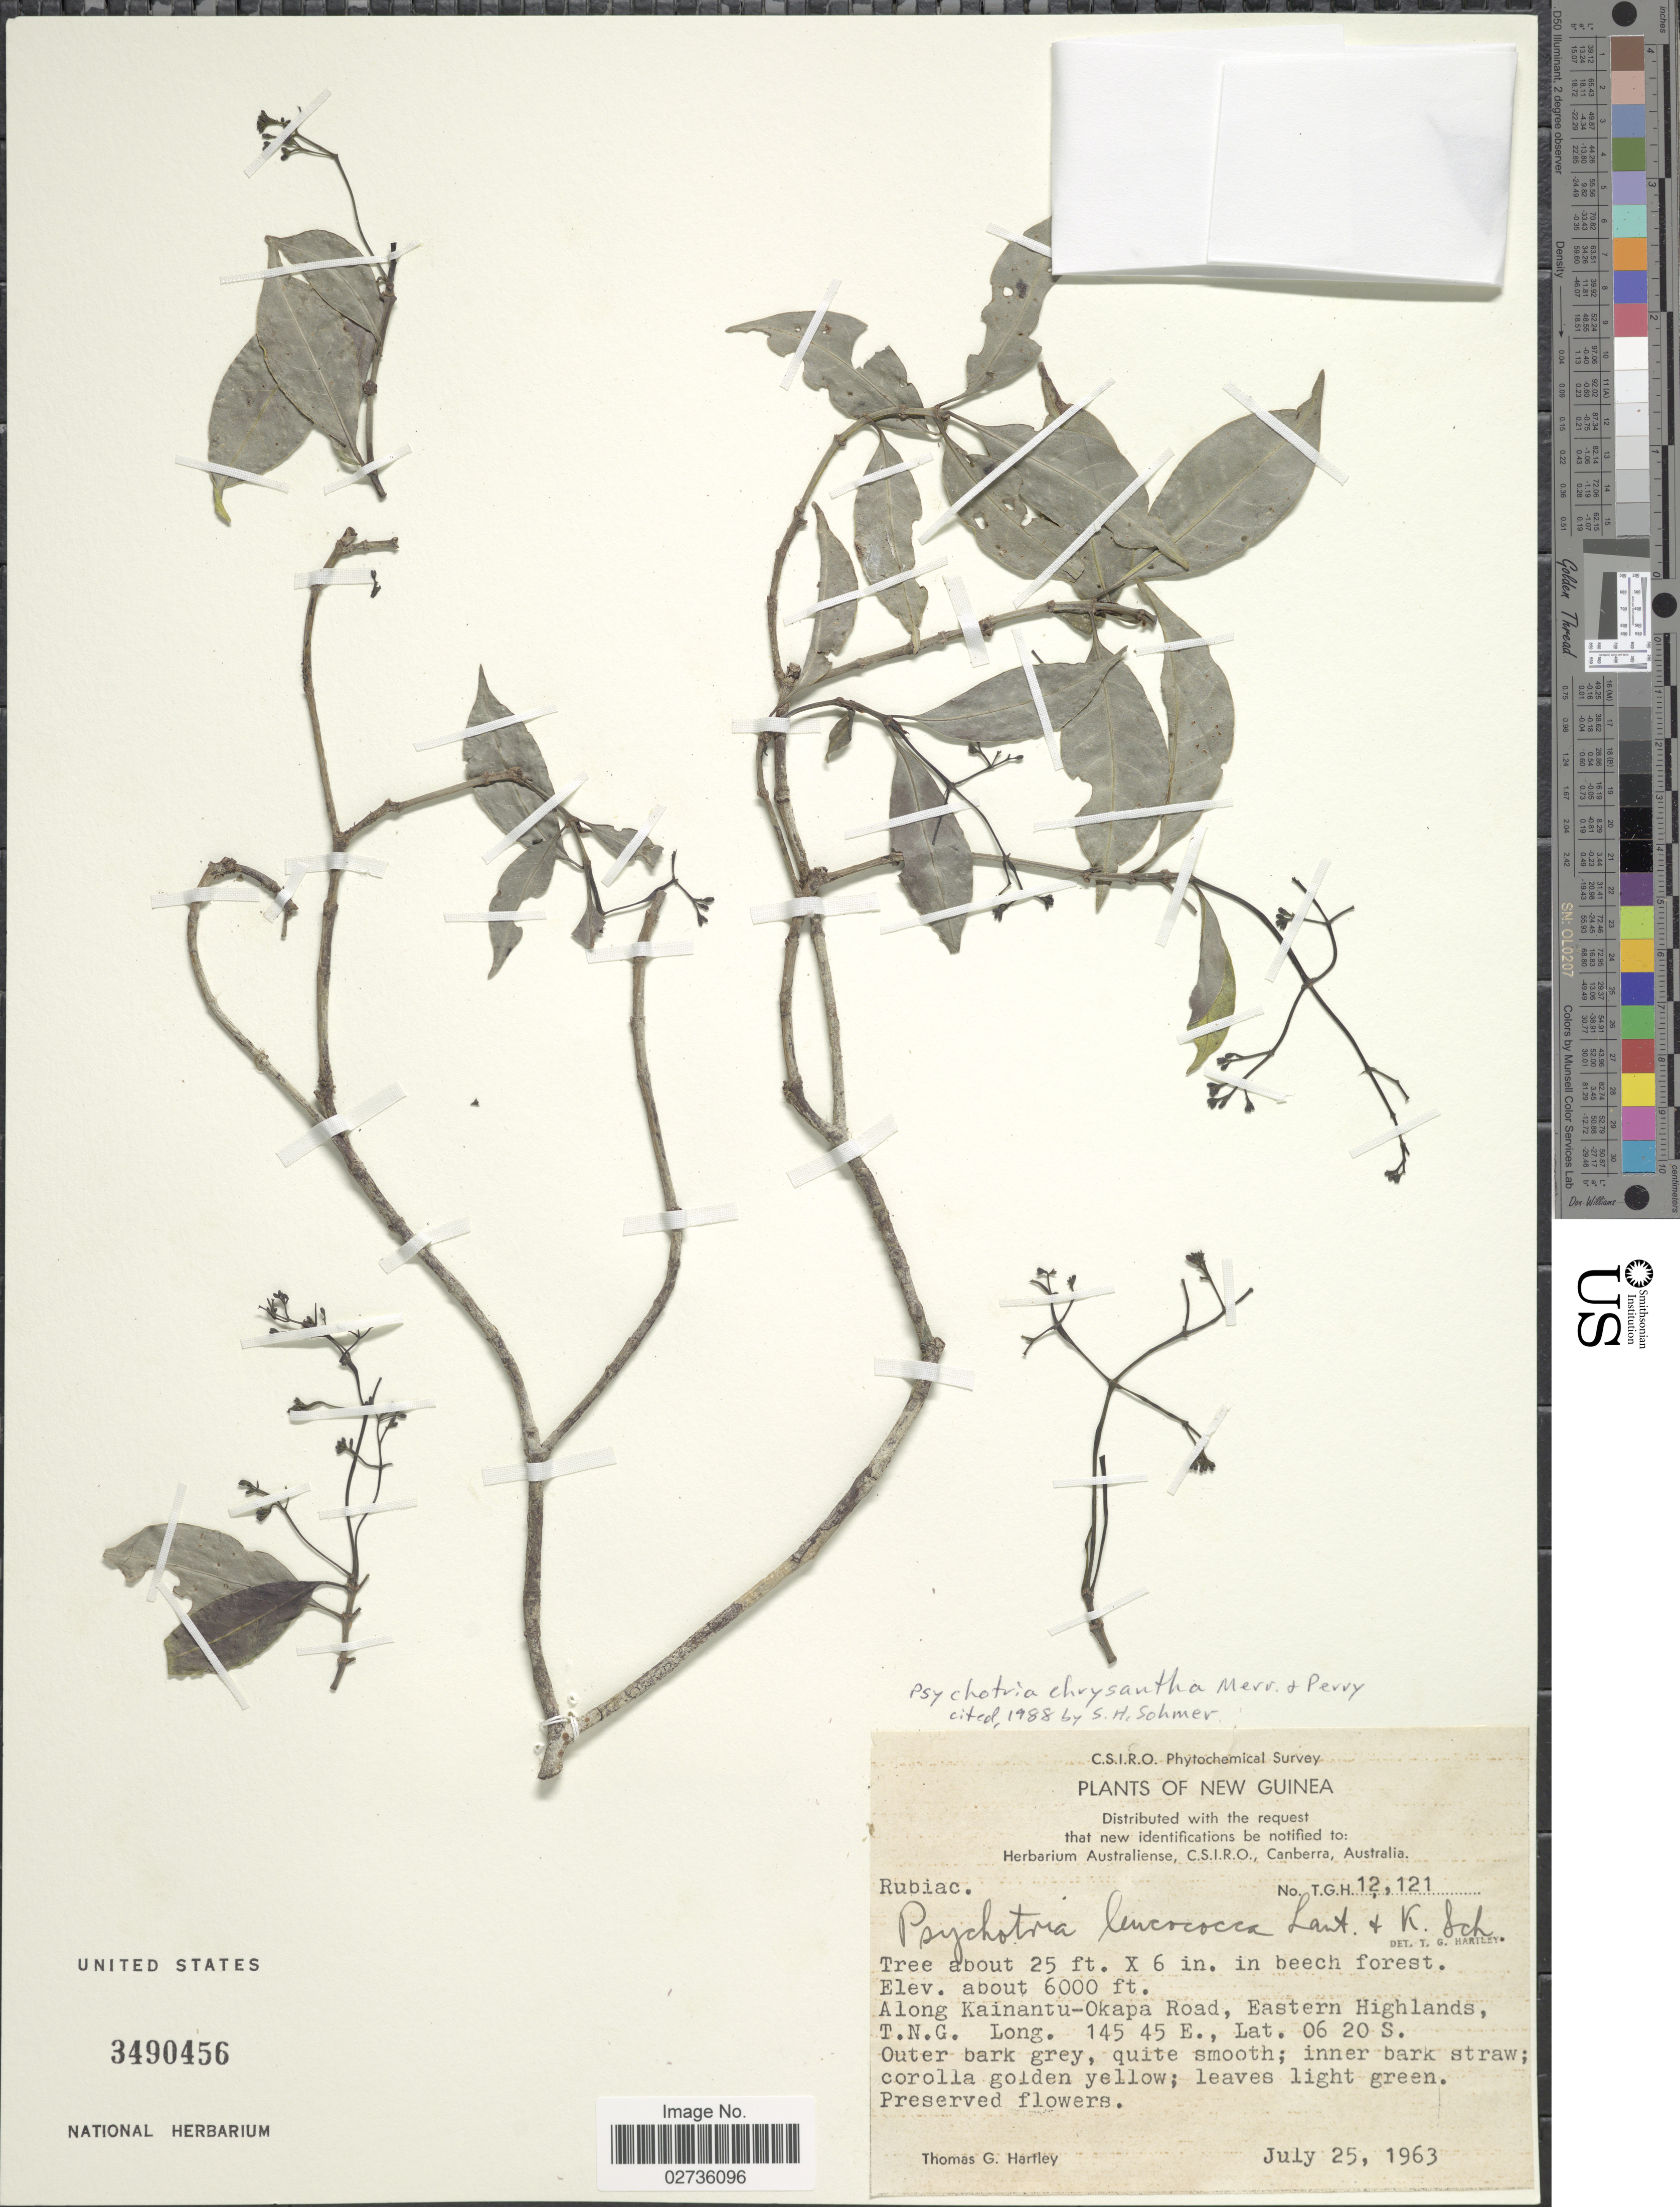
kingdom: Plantae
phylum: Tracheophyta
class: Magnoliopsida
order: Gentianales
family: Rubiaceae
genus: Psychotria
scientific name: Psychotria chrysantha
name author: Merr. & L.M. Perry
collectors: T. G. Hartley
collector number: TGH12121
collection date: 1963-07-25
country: Papua New Guinea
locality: New Guinea. Along Kainantu-Okapa Road, Eastern Highlands, T.N.G.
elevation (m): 1829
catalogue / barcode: US 3490456